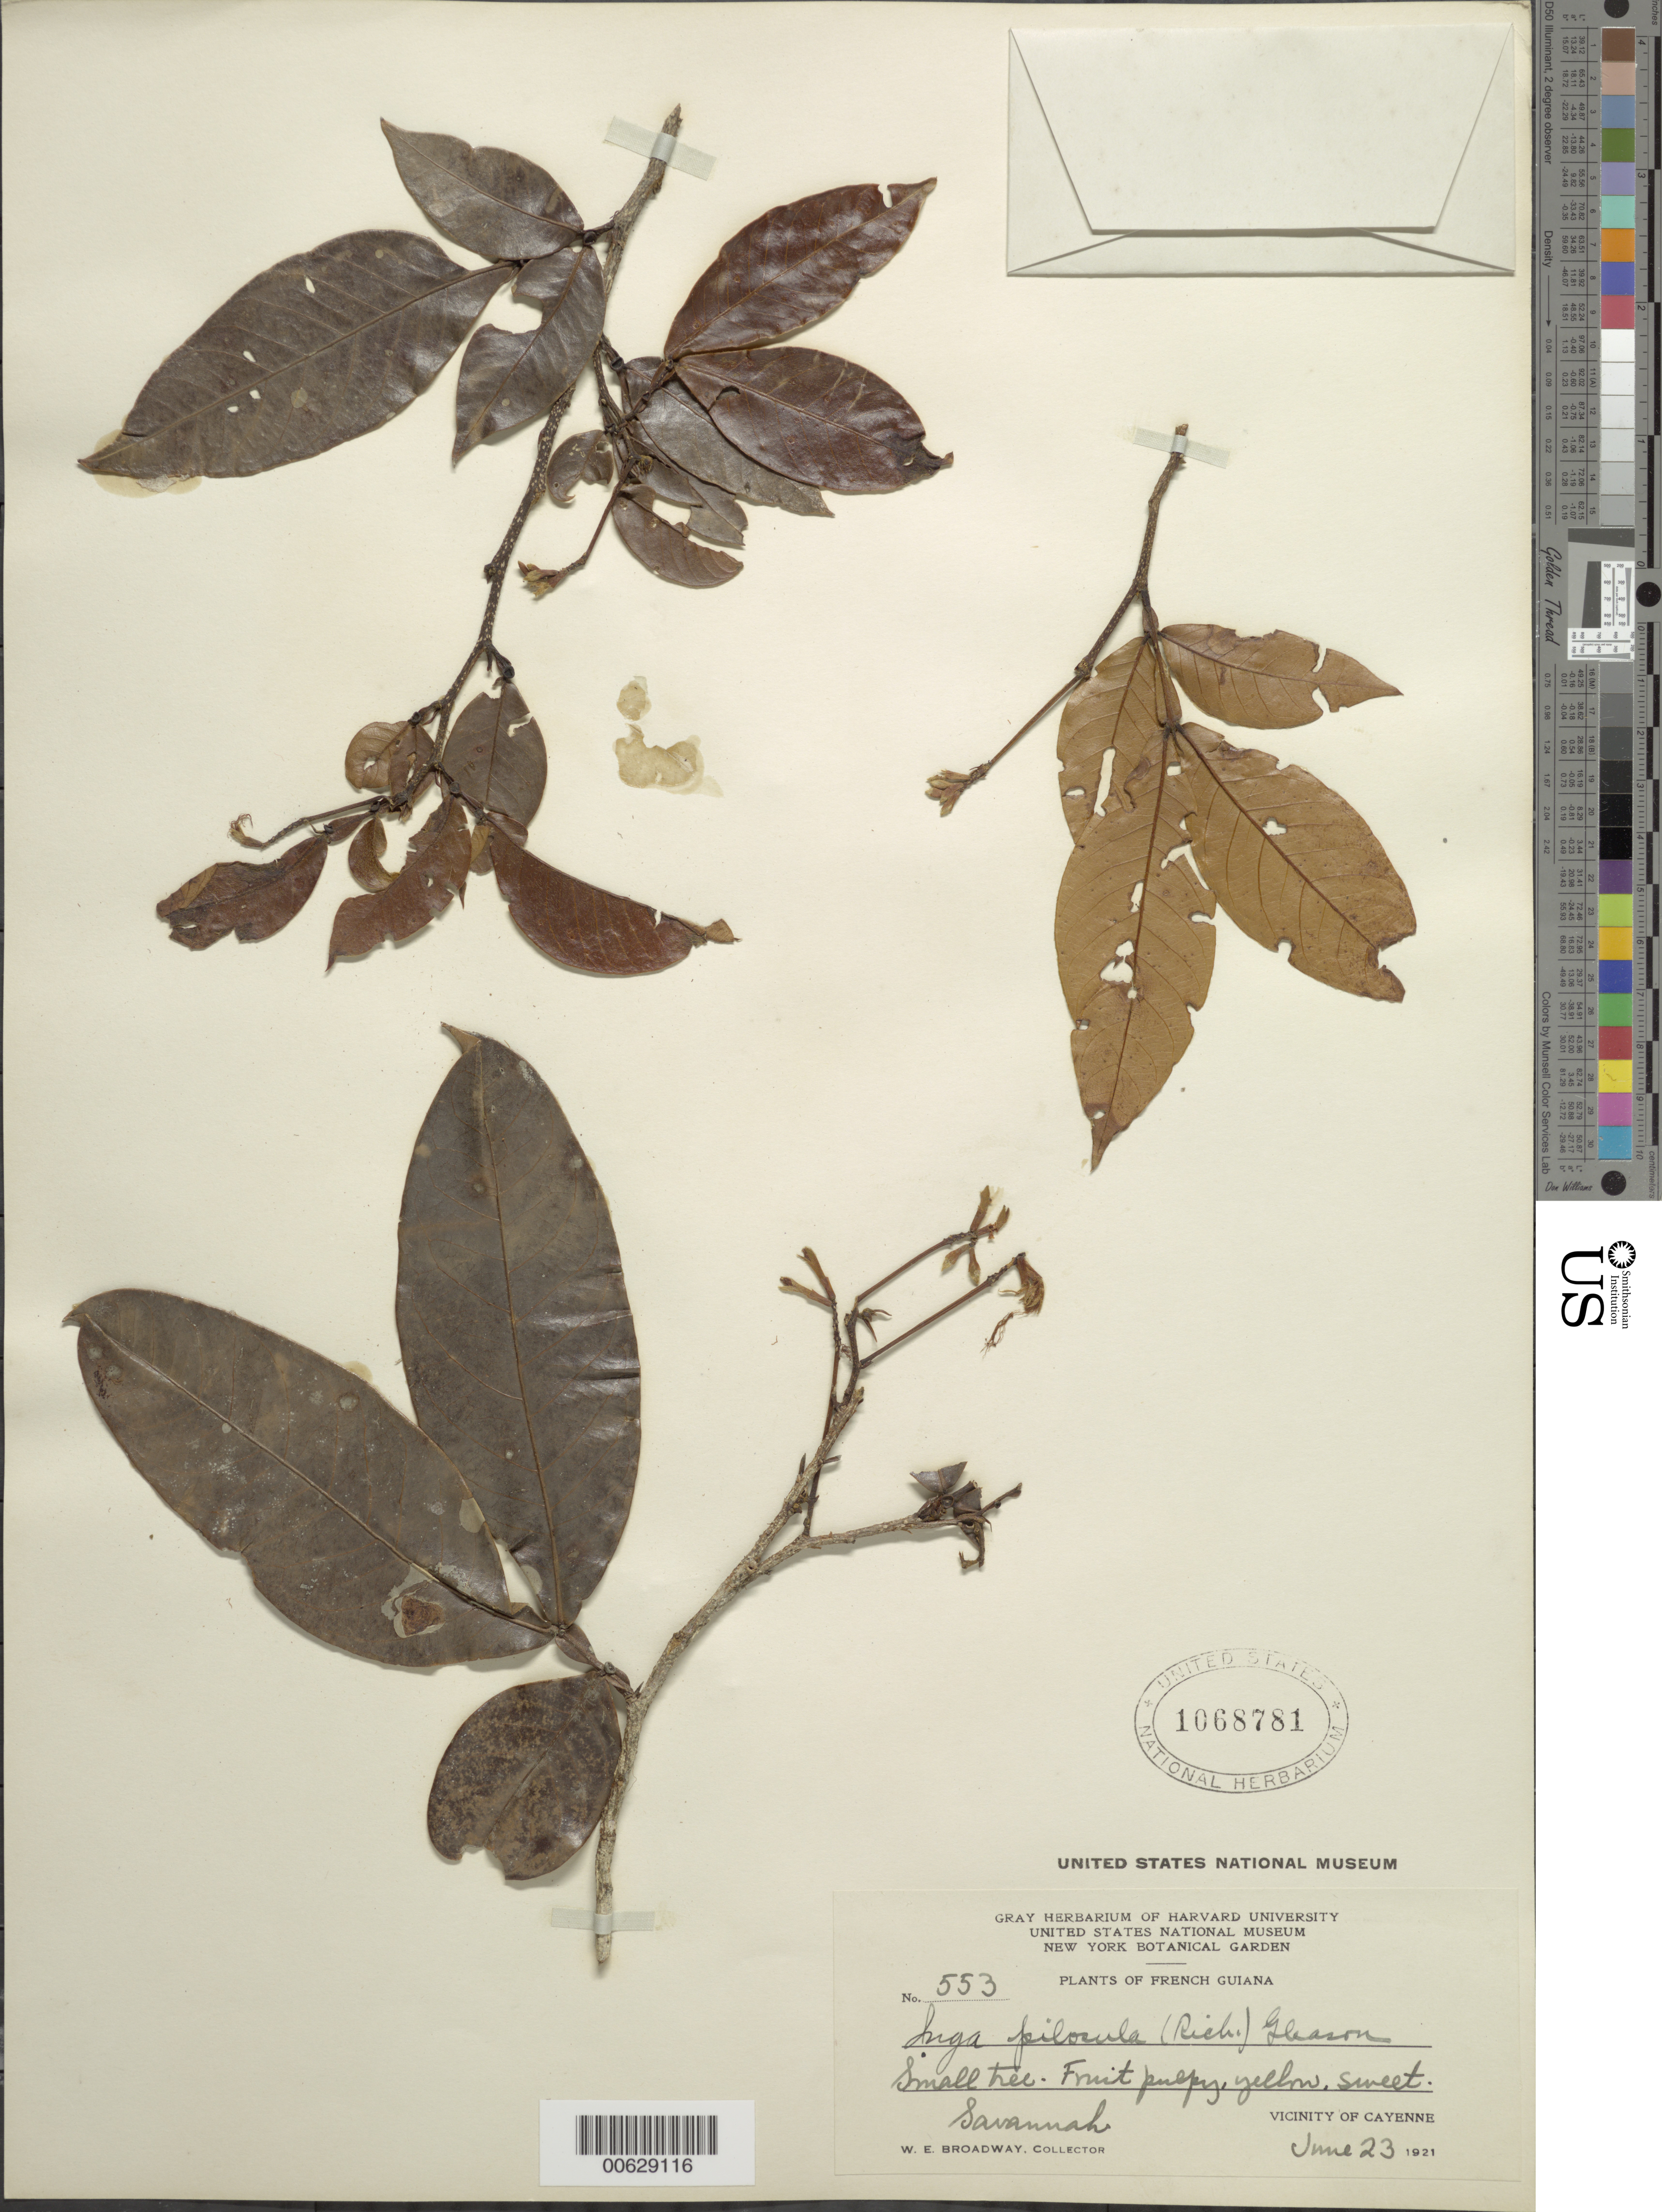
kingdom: Plantae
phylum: Tracheophyta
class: Magnoliopsida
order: Fabales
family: Fabaceae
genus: Inga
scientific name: Inga pilosula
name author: (Rich.) J.F. Macbr.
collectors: W. E. Broadway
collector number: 553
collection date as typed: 23-Jun-21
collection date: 1921-06-23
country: French Guiana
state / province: Cayenne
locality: Cayenne, vic.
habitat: Savanna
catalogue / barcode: US 1068781